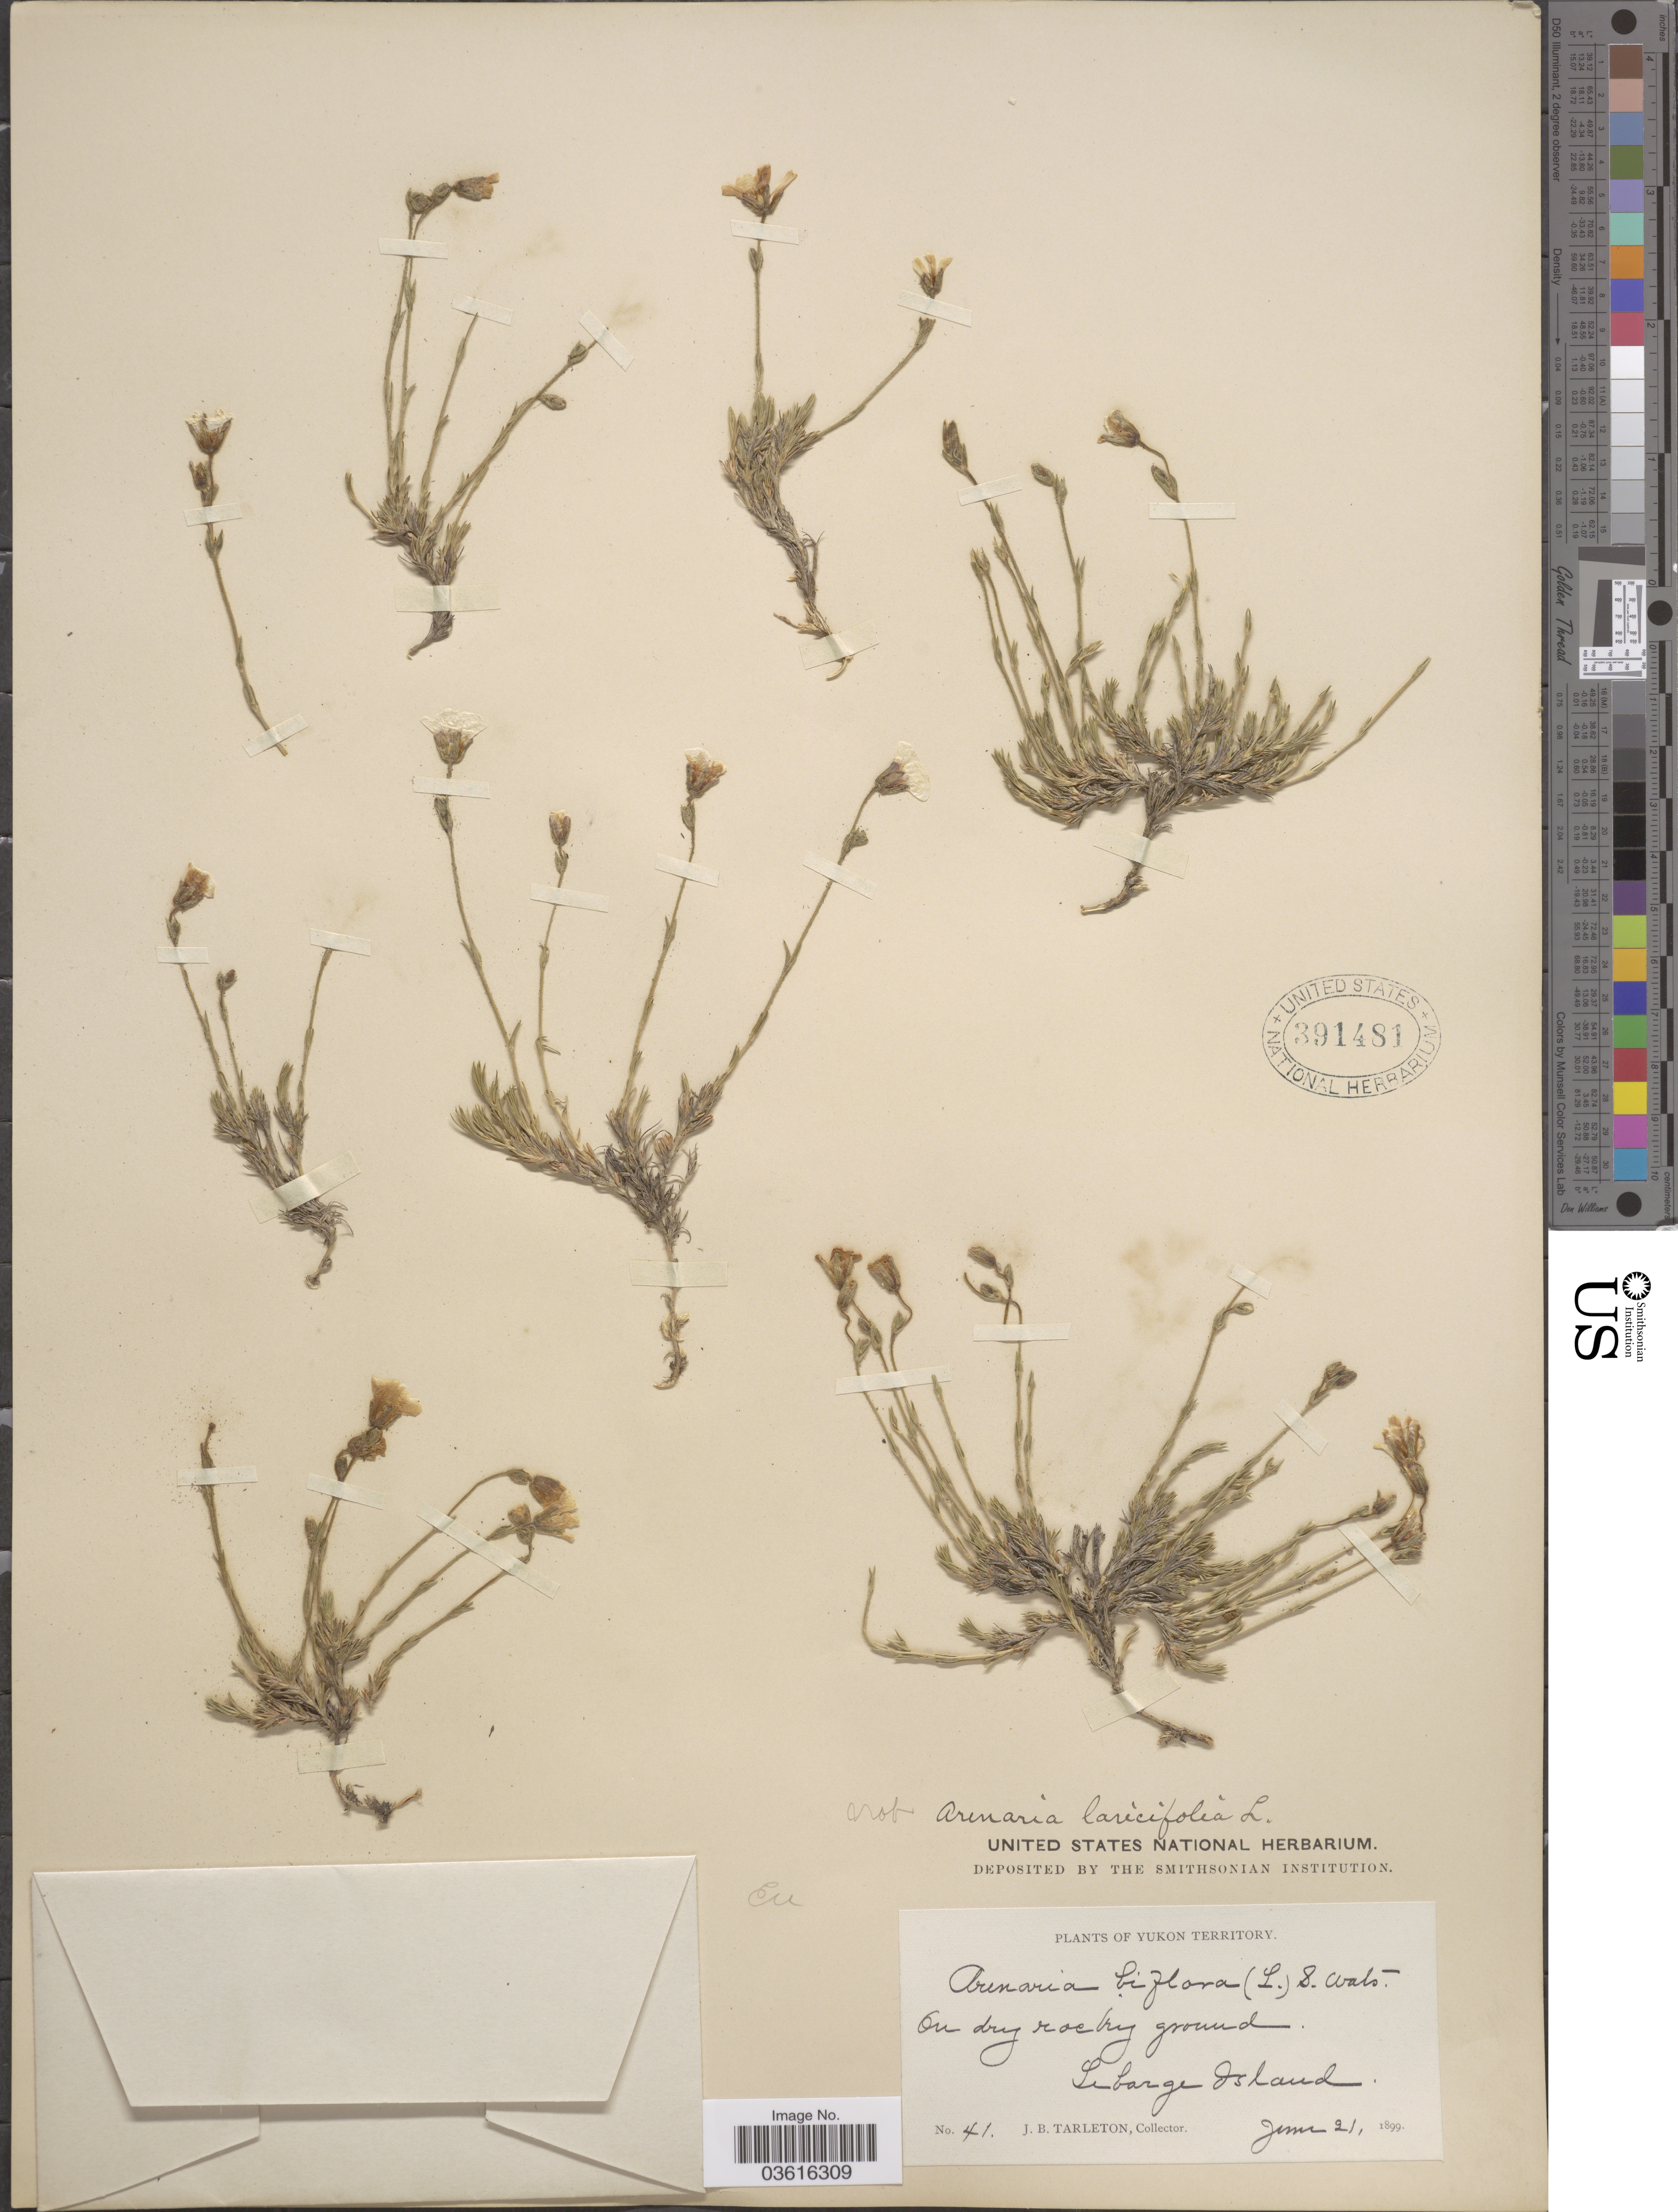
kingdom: Plantae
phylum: Tracheophyta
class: Magnoliopsida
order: Caryophyllales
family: Caryophyllaceae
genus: Cherleria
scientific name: Cherleria yukonensis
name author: (Hultén) A.J. Moore & Dillenb.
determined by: Strong, Mark T., (BOT), Smithsonian Institution - National Museum of Natural History (UNITED STATES)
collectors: J. Tarleton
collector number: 41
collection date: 1899-06-21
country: Canada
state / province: Yukon Territory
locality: Yukon Territory. Lebarge Island.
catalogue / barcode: US 391481